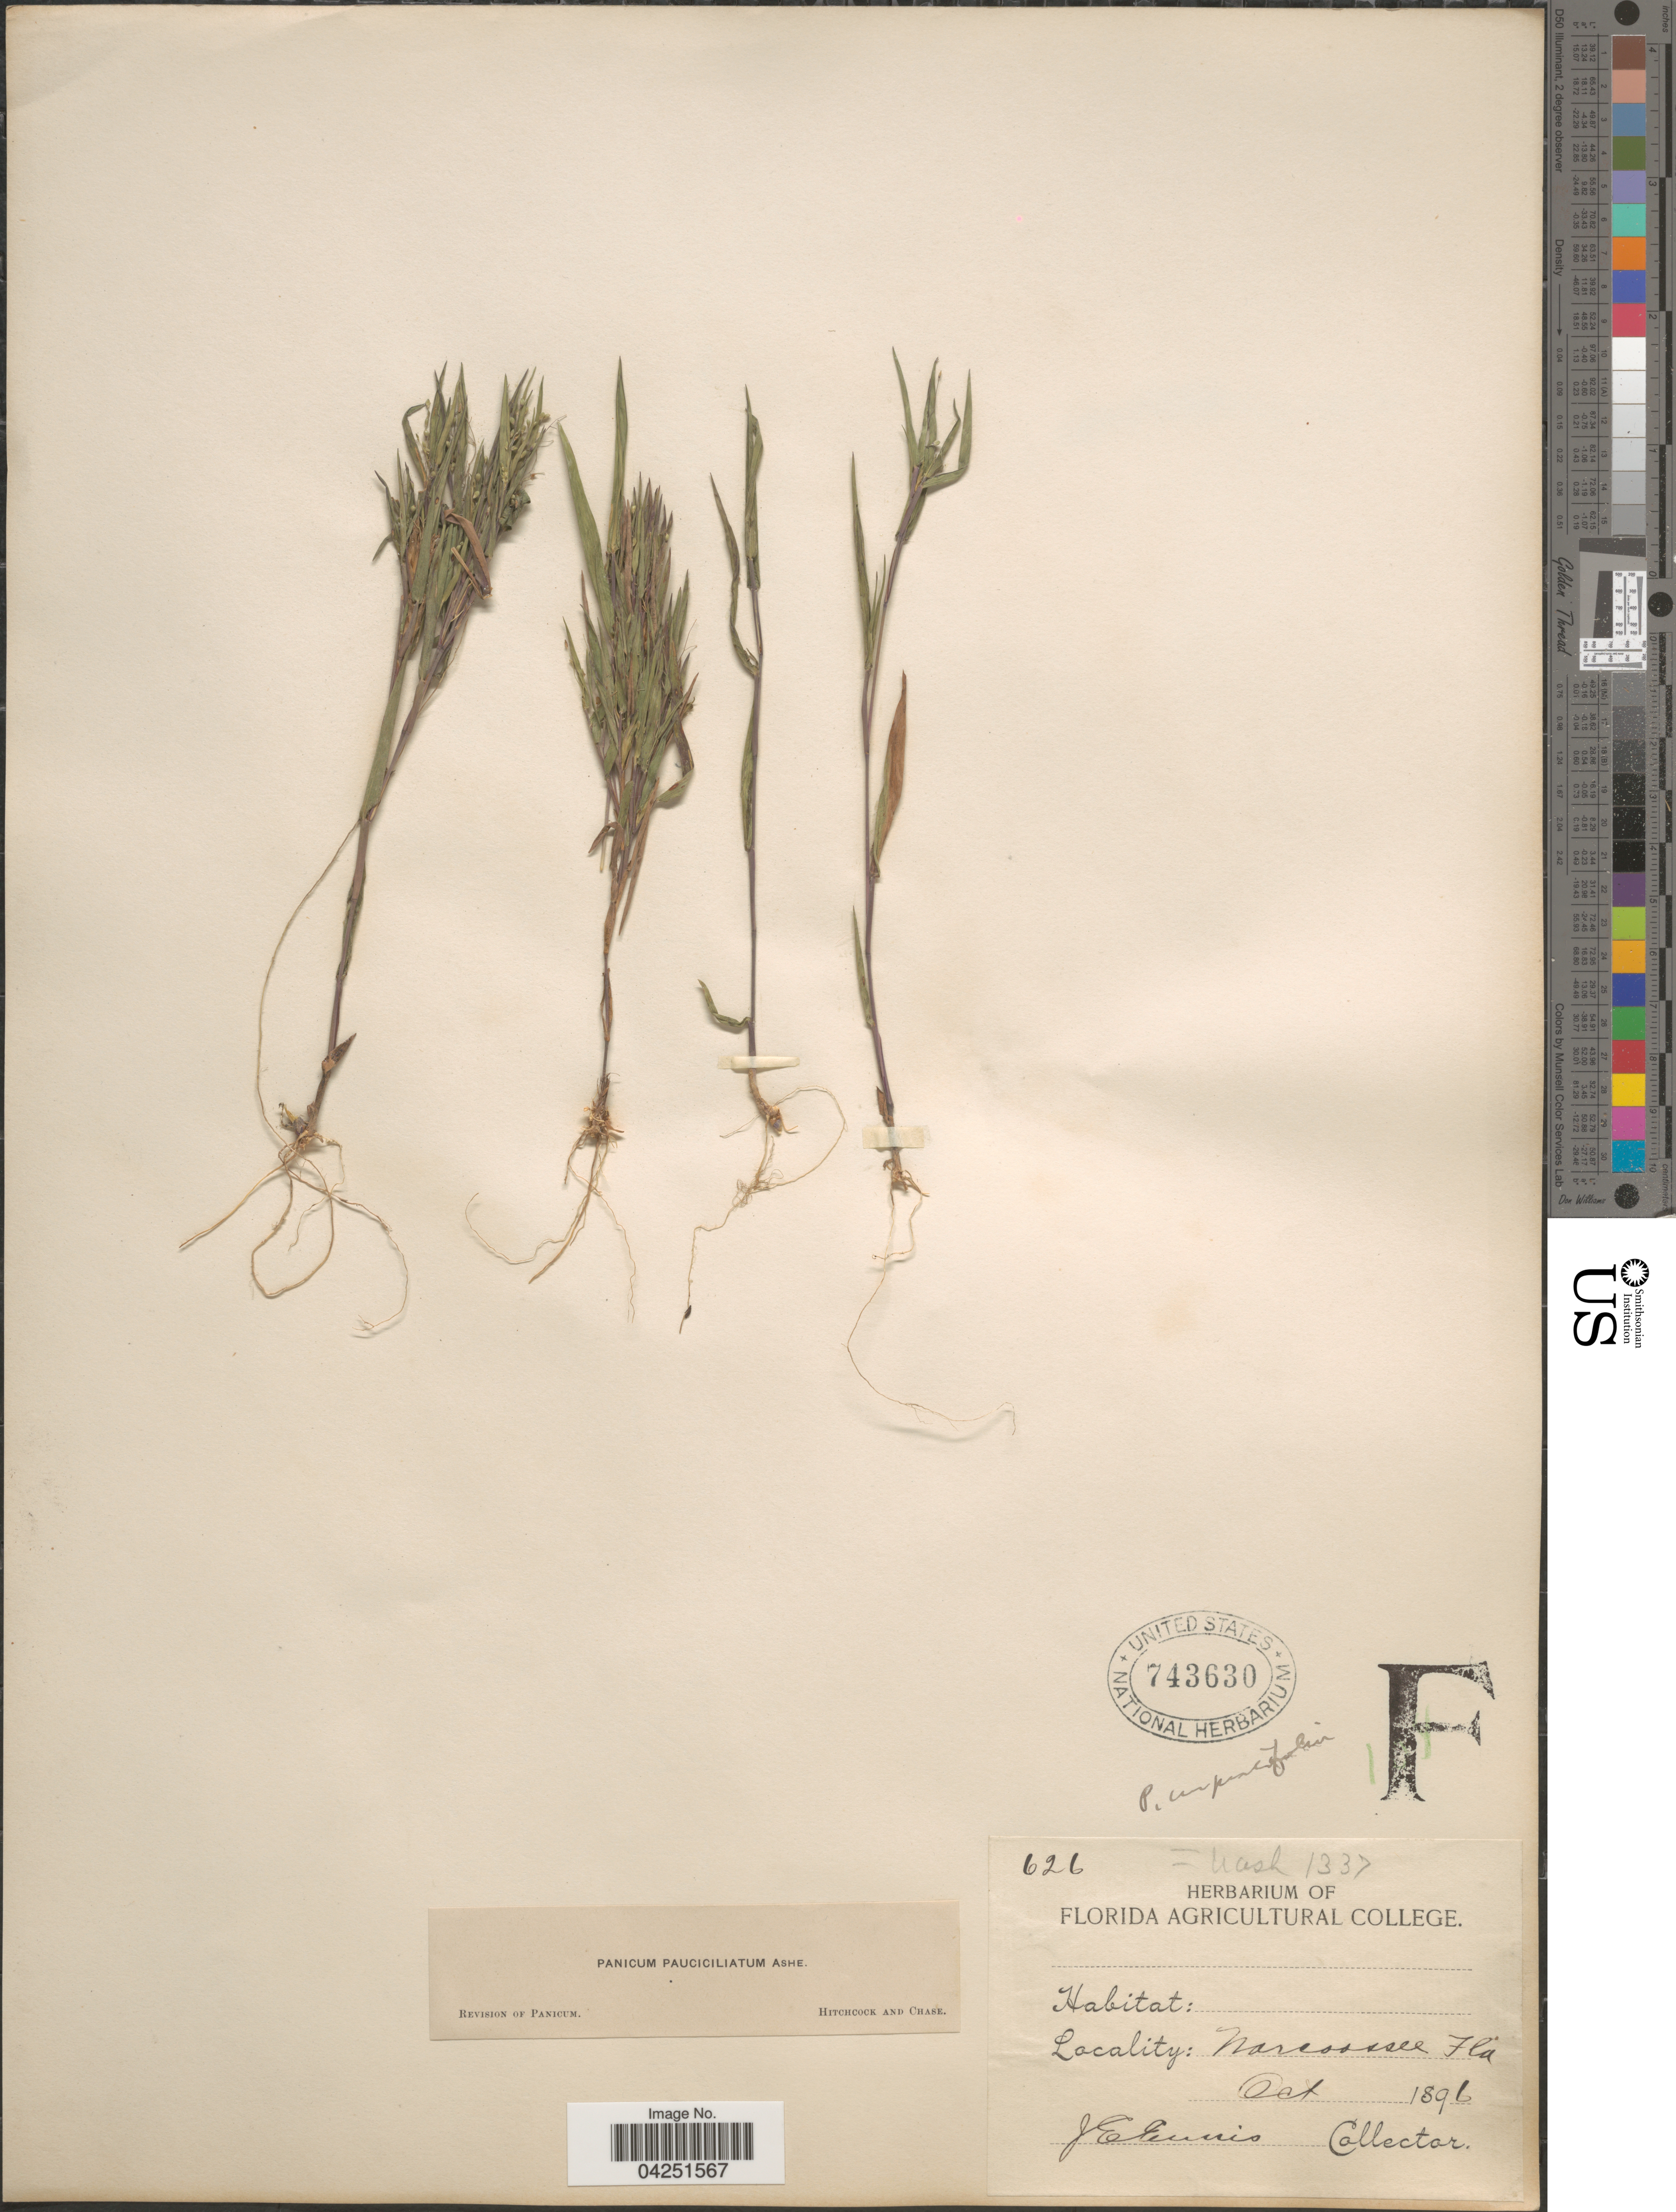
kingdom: Plantae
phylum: Tracheophyta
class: Liliopsida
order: Poales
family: Poaceae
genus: Dichanthelium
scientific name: Dichanthelium acuminatum var. acuminatum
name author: (Sw.) Gould & C.A. Clark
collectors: J. Eunis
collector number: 626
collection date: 1896-10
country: United States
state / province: Florida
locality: Narcoossee.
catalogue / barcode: US 743630